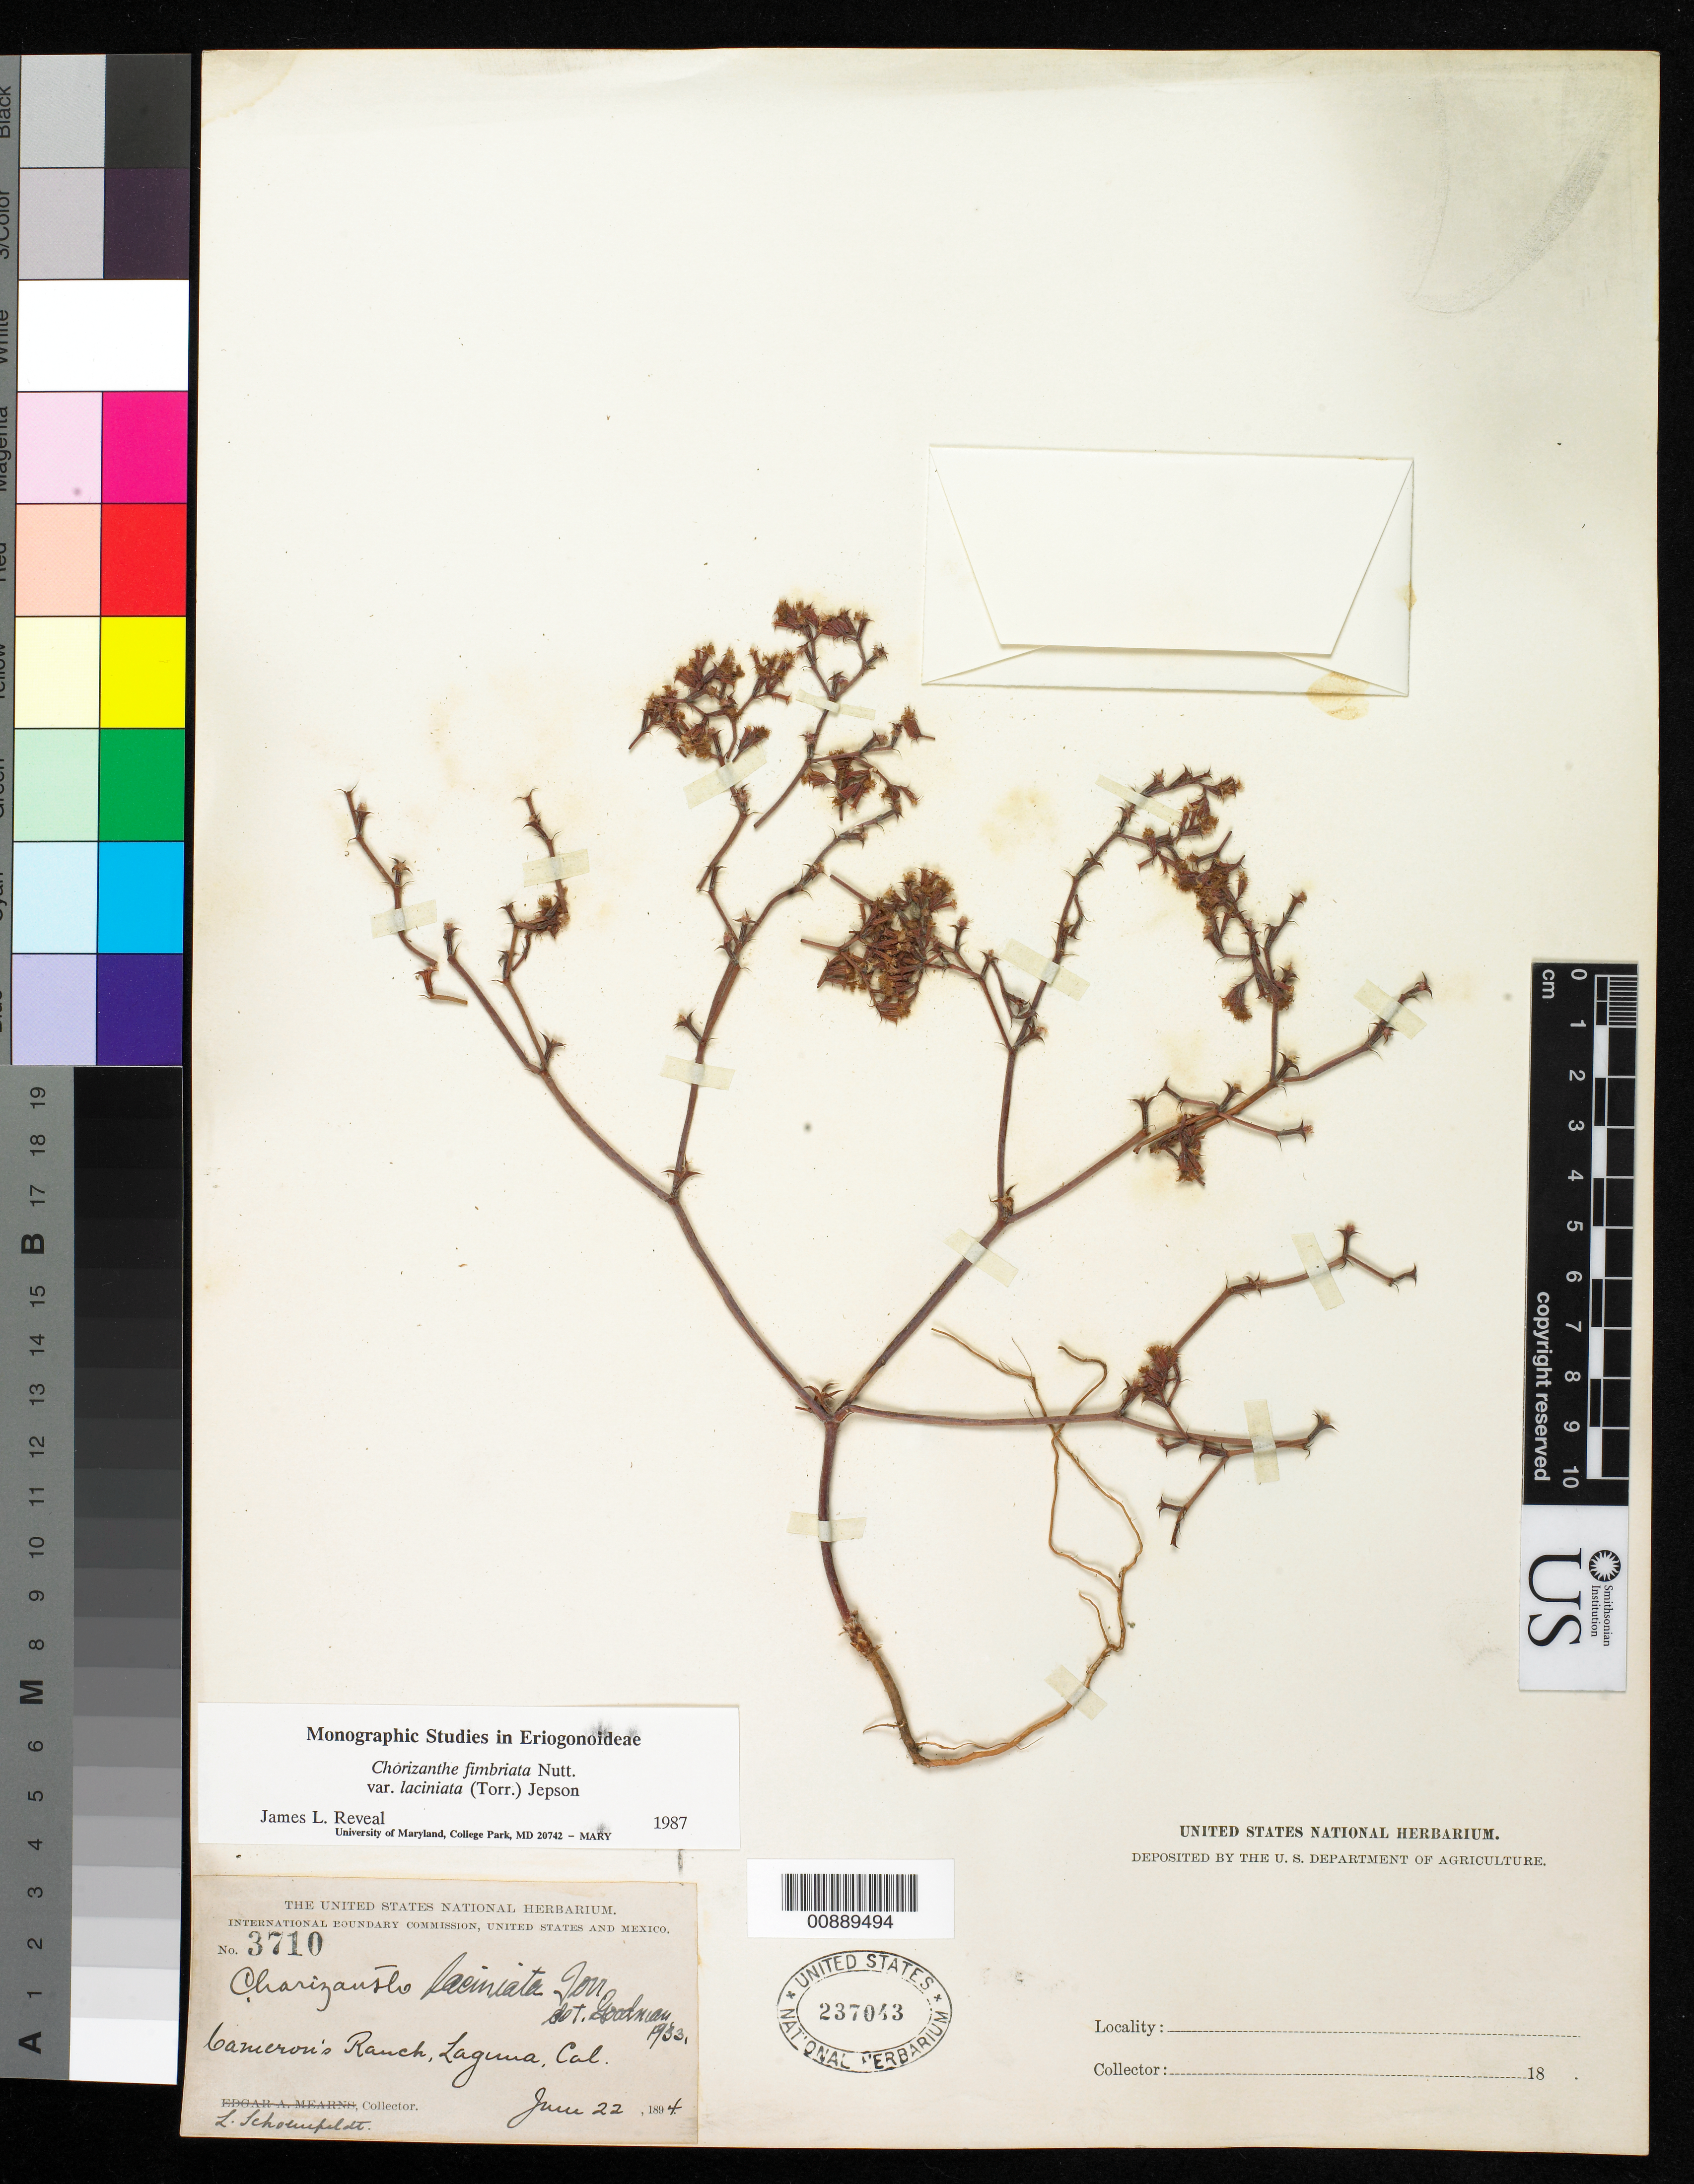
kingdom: Plantae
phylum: Tracheophyta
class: Magnoliopsida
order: Caryophyllales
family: Polygonaceae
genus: Chorizanthe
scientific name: Chorizanthe fimbriata var. laciniata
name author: Nutt.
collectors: L. Schoenfeldt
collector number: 3710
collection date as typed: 22 Jun 1894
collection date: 1894-06-22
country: United States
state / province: California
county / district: Orange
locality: Cameron's Ranch, Laguna, California.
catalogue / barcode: US 237043